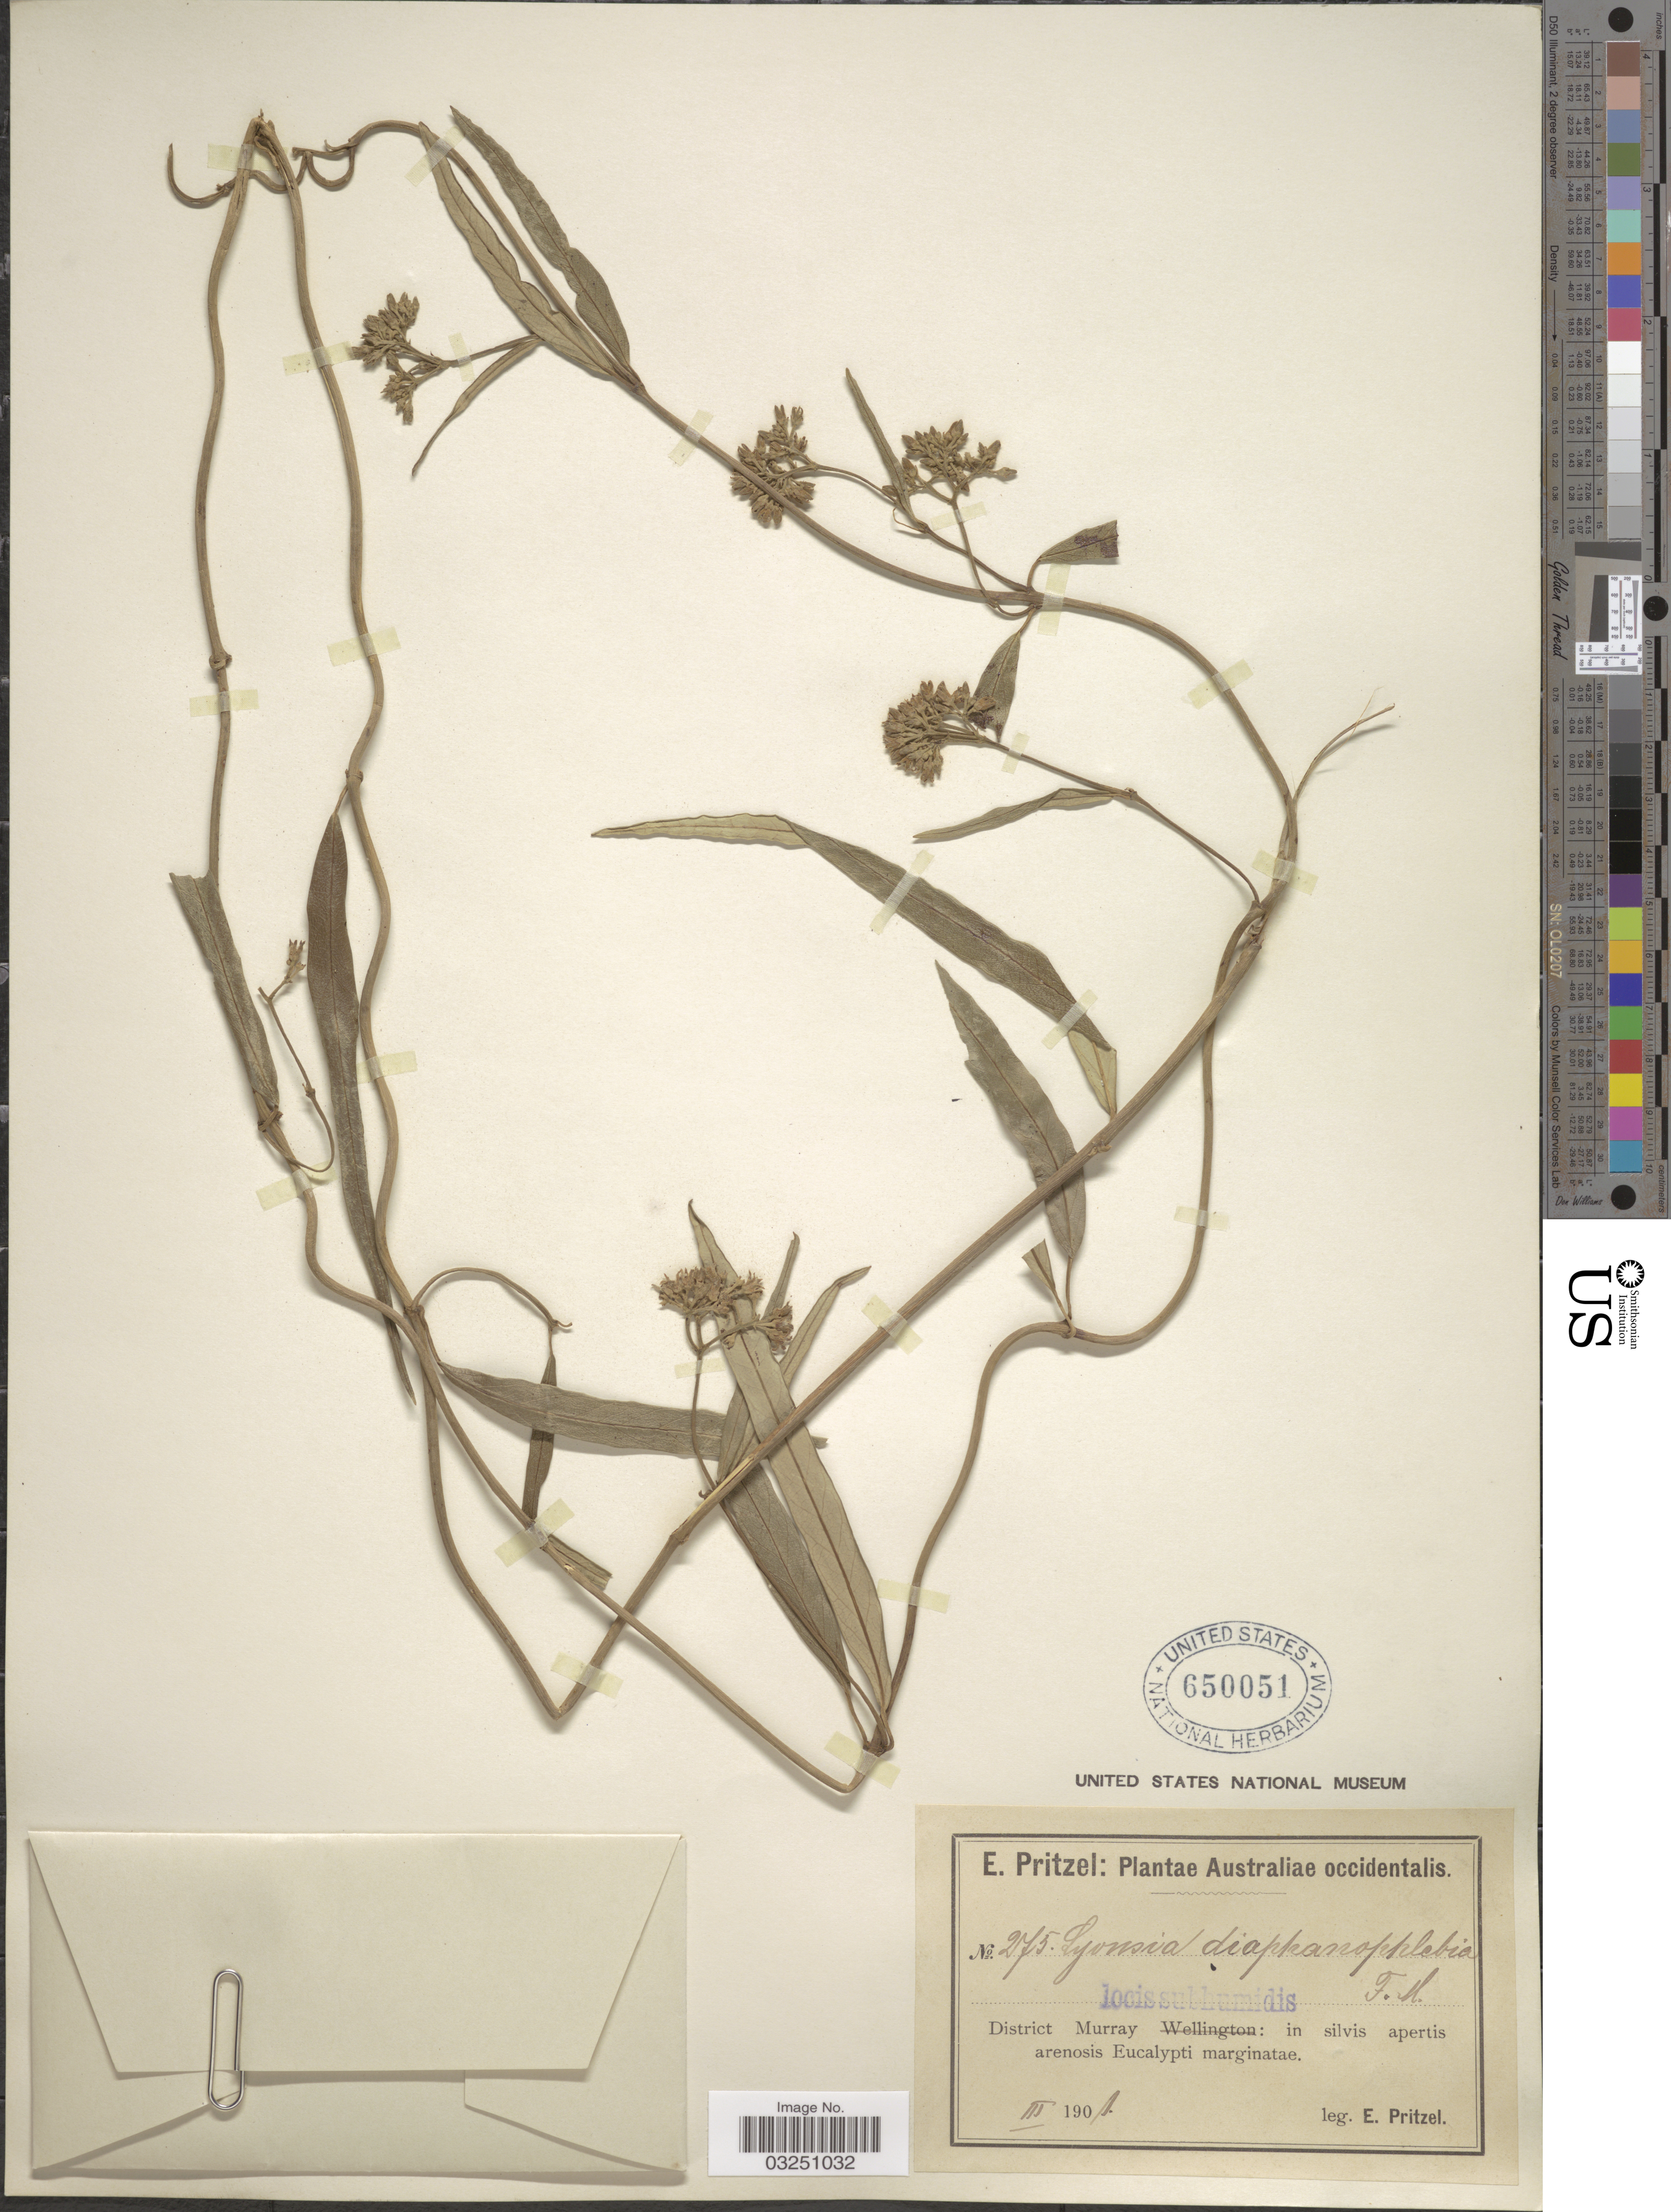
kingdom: Plantae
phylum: Tracheophyta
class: Magnoliopsida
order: Myrtales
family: Lythraceae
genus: Parsonsia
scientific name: Parsonsia diaphanophlebia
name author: F. Muell.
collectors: E. G. Pritzel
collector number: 275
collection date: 1901-03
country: Australia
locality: Australiae occidentalis. District Murray: in silvis apertis arenosis Eucalypti marginatae.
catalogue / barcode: US 650051